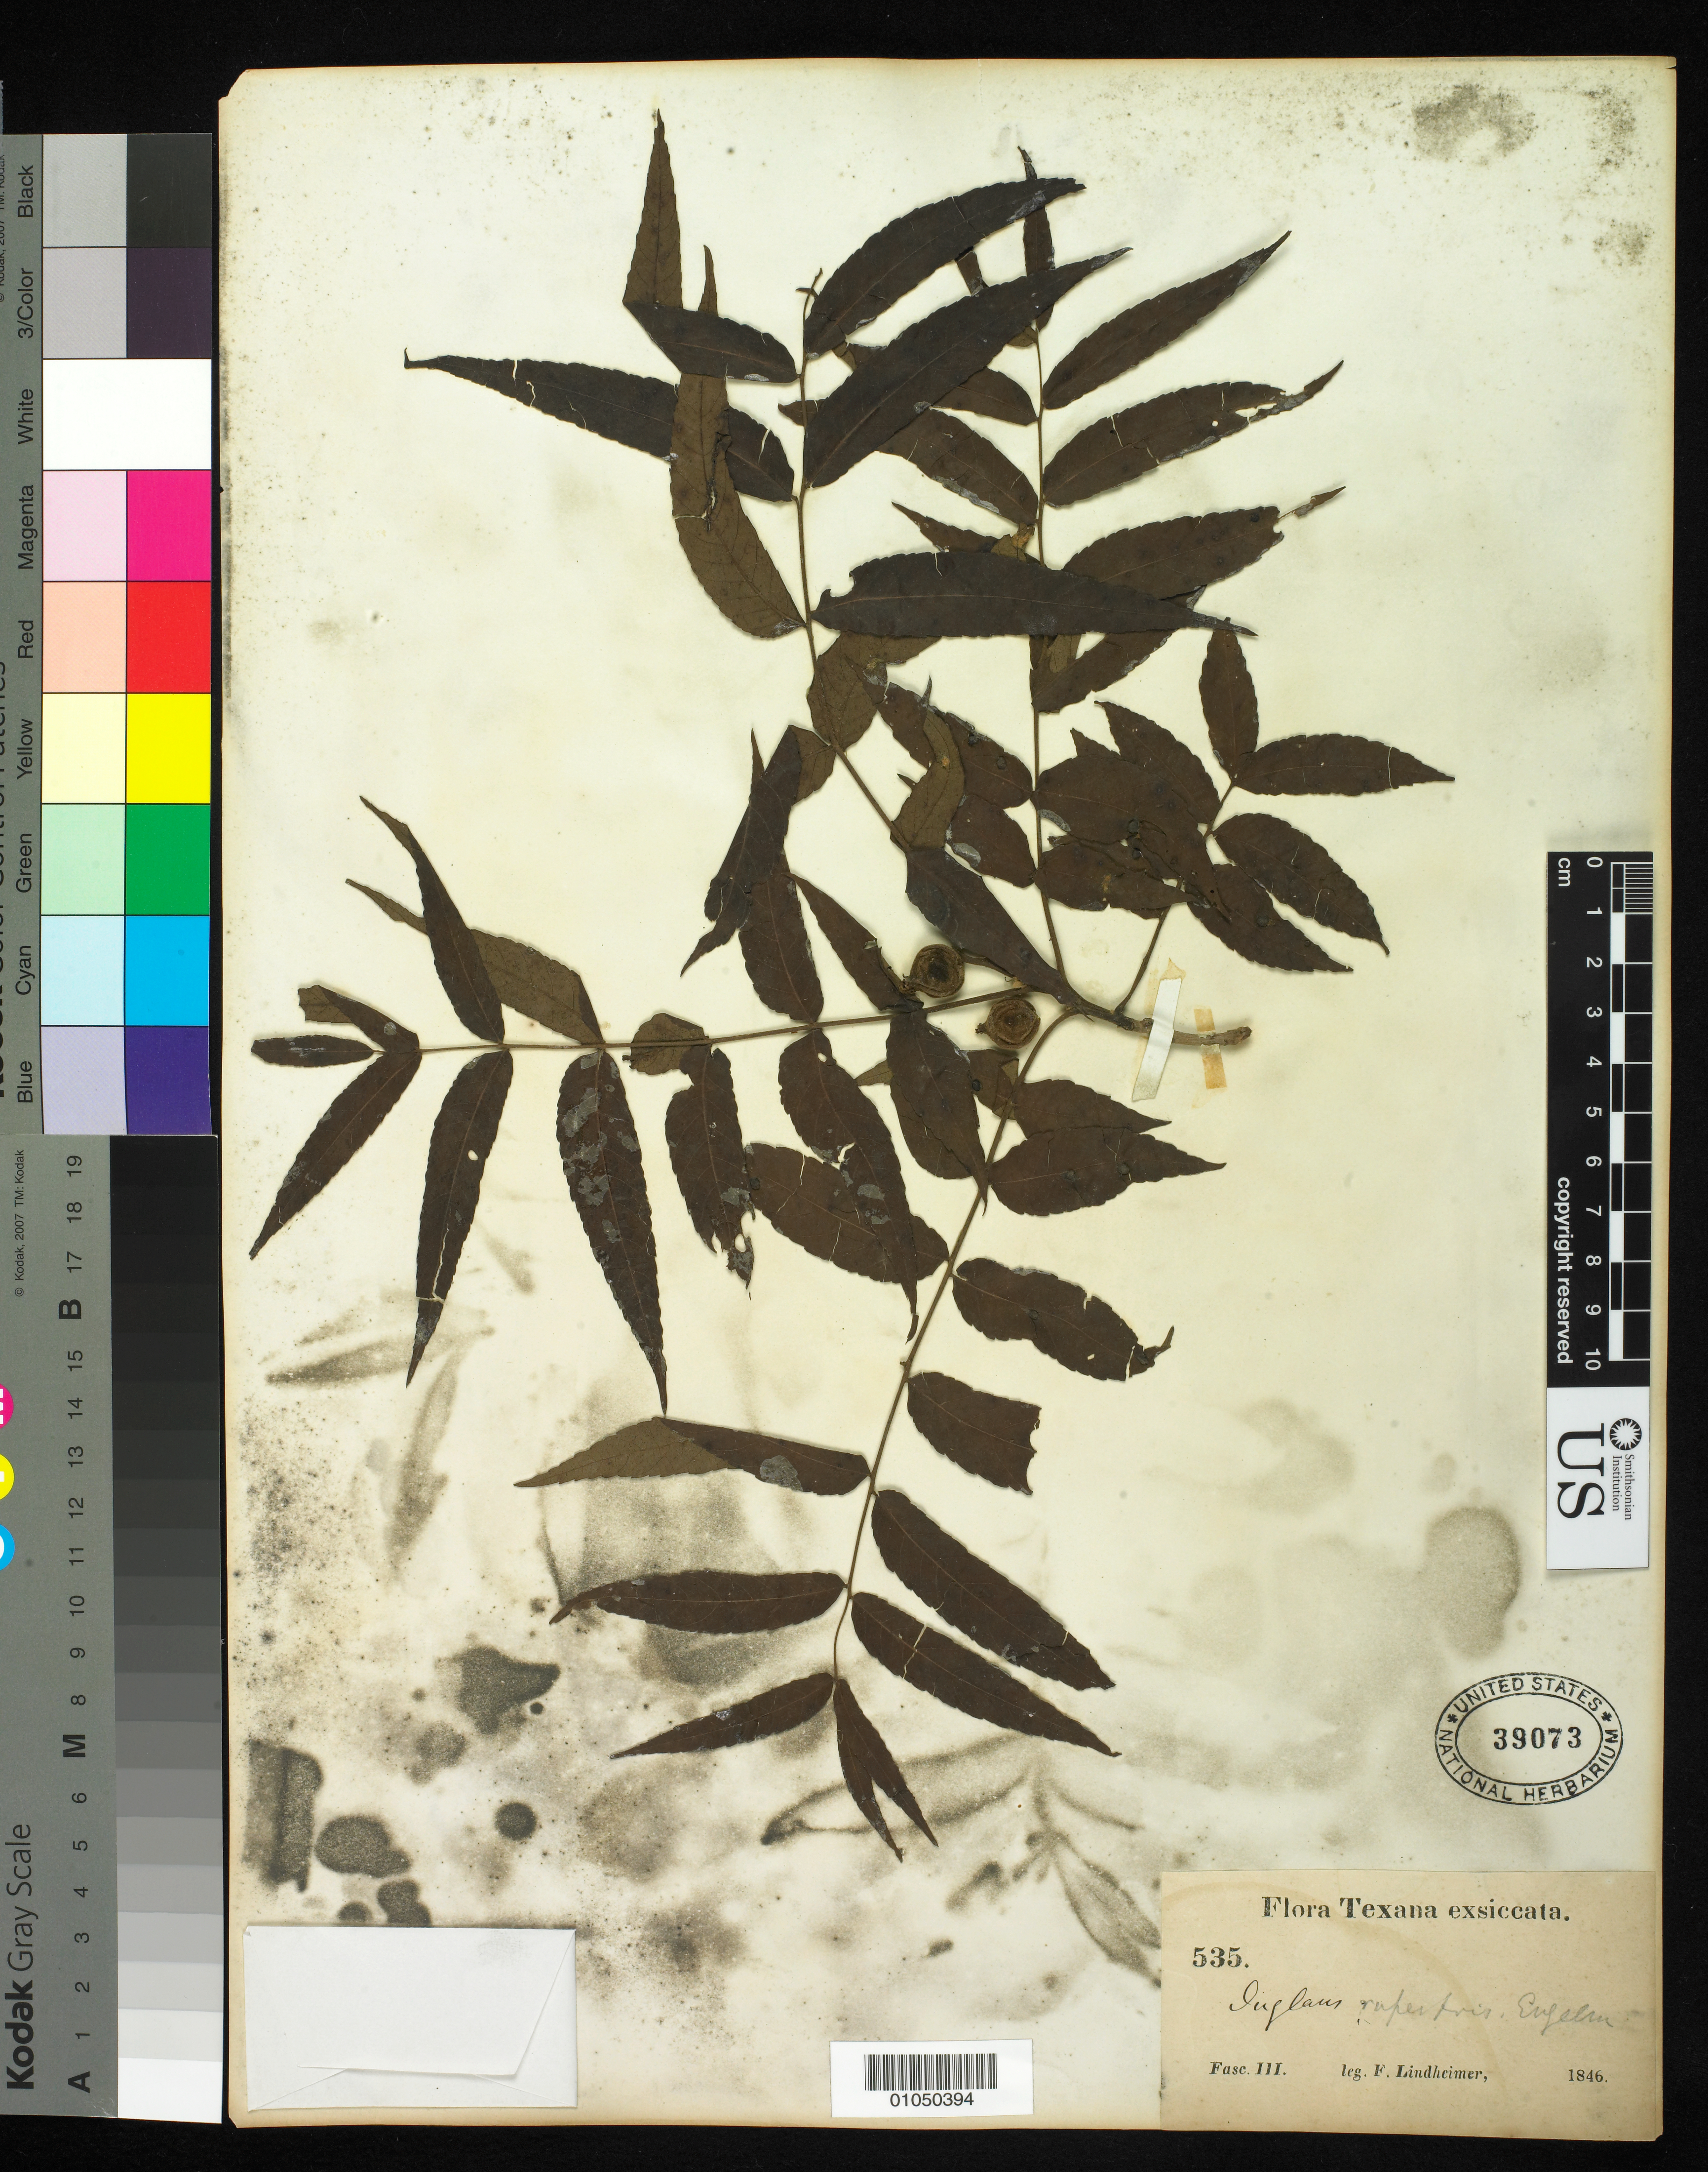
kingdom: Plantae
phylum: Tracheophyta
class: Magnoliopsida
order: Fagales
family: Juglandaceae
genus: Juglans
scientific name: Juglans microcarpa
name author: Berland. in Berland. & Chovell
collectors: F. J. Lindheimer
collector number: III 535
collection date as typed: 1846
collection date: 1846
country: United States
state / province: Texas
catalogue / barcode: US 39073